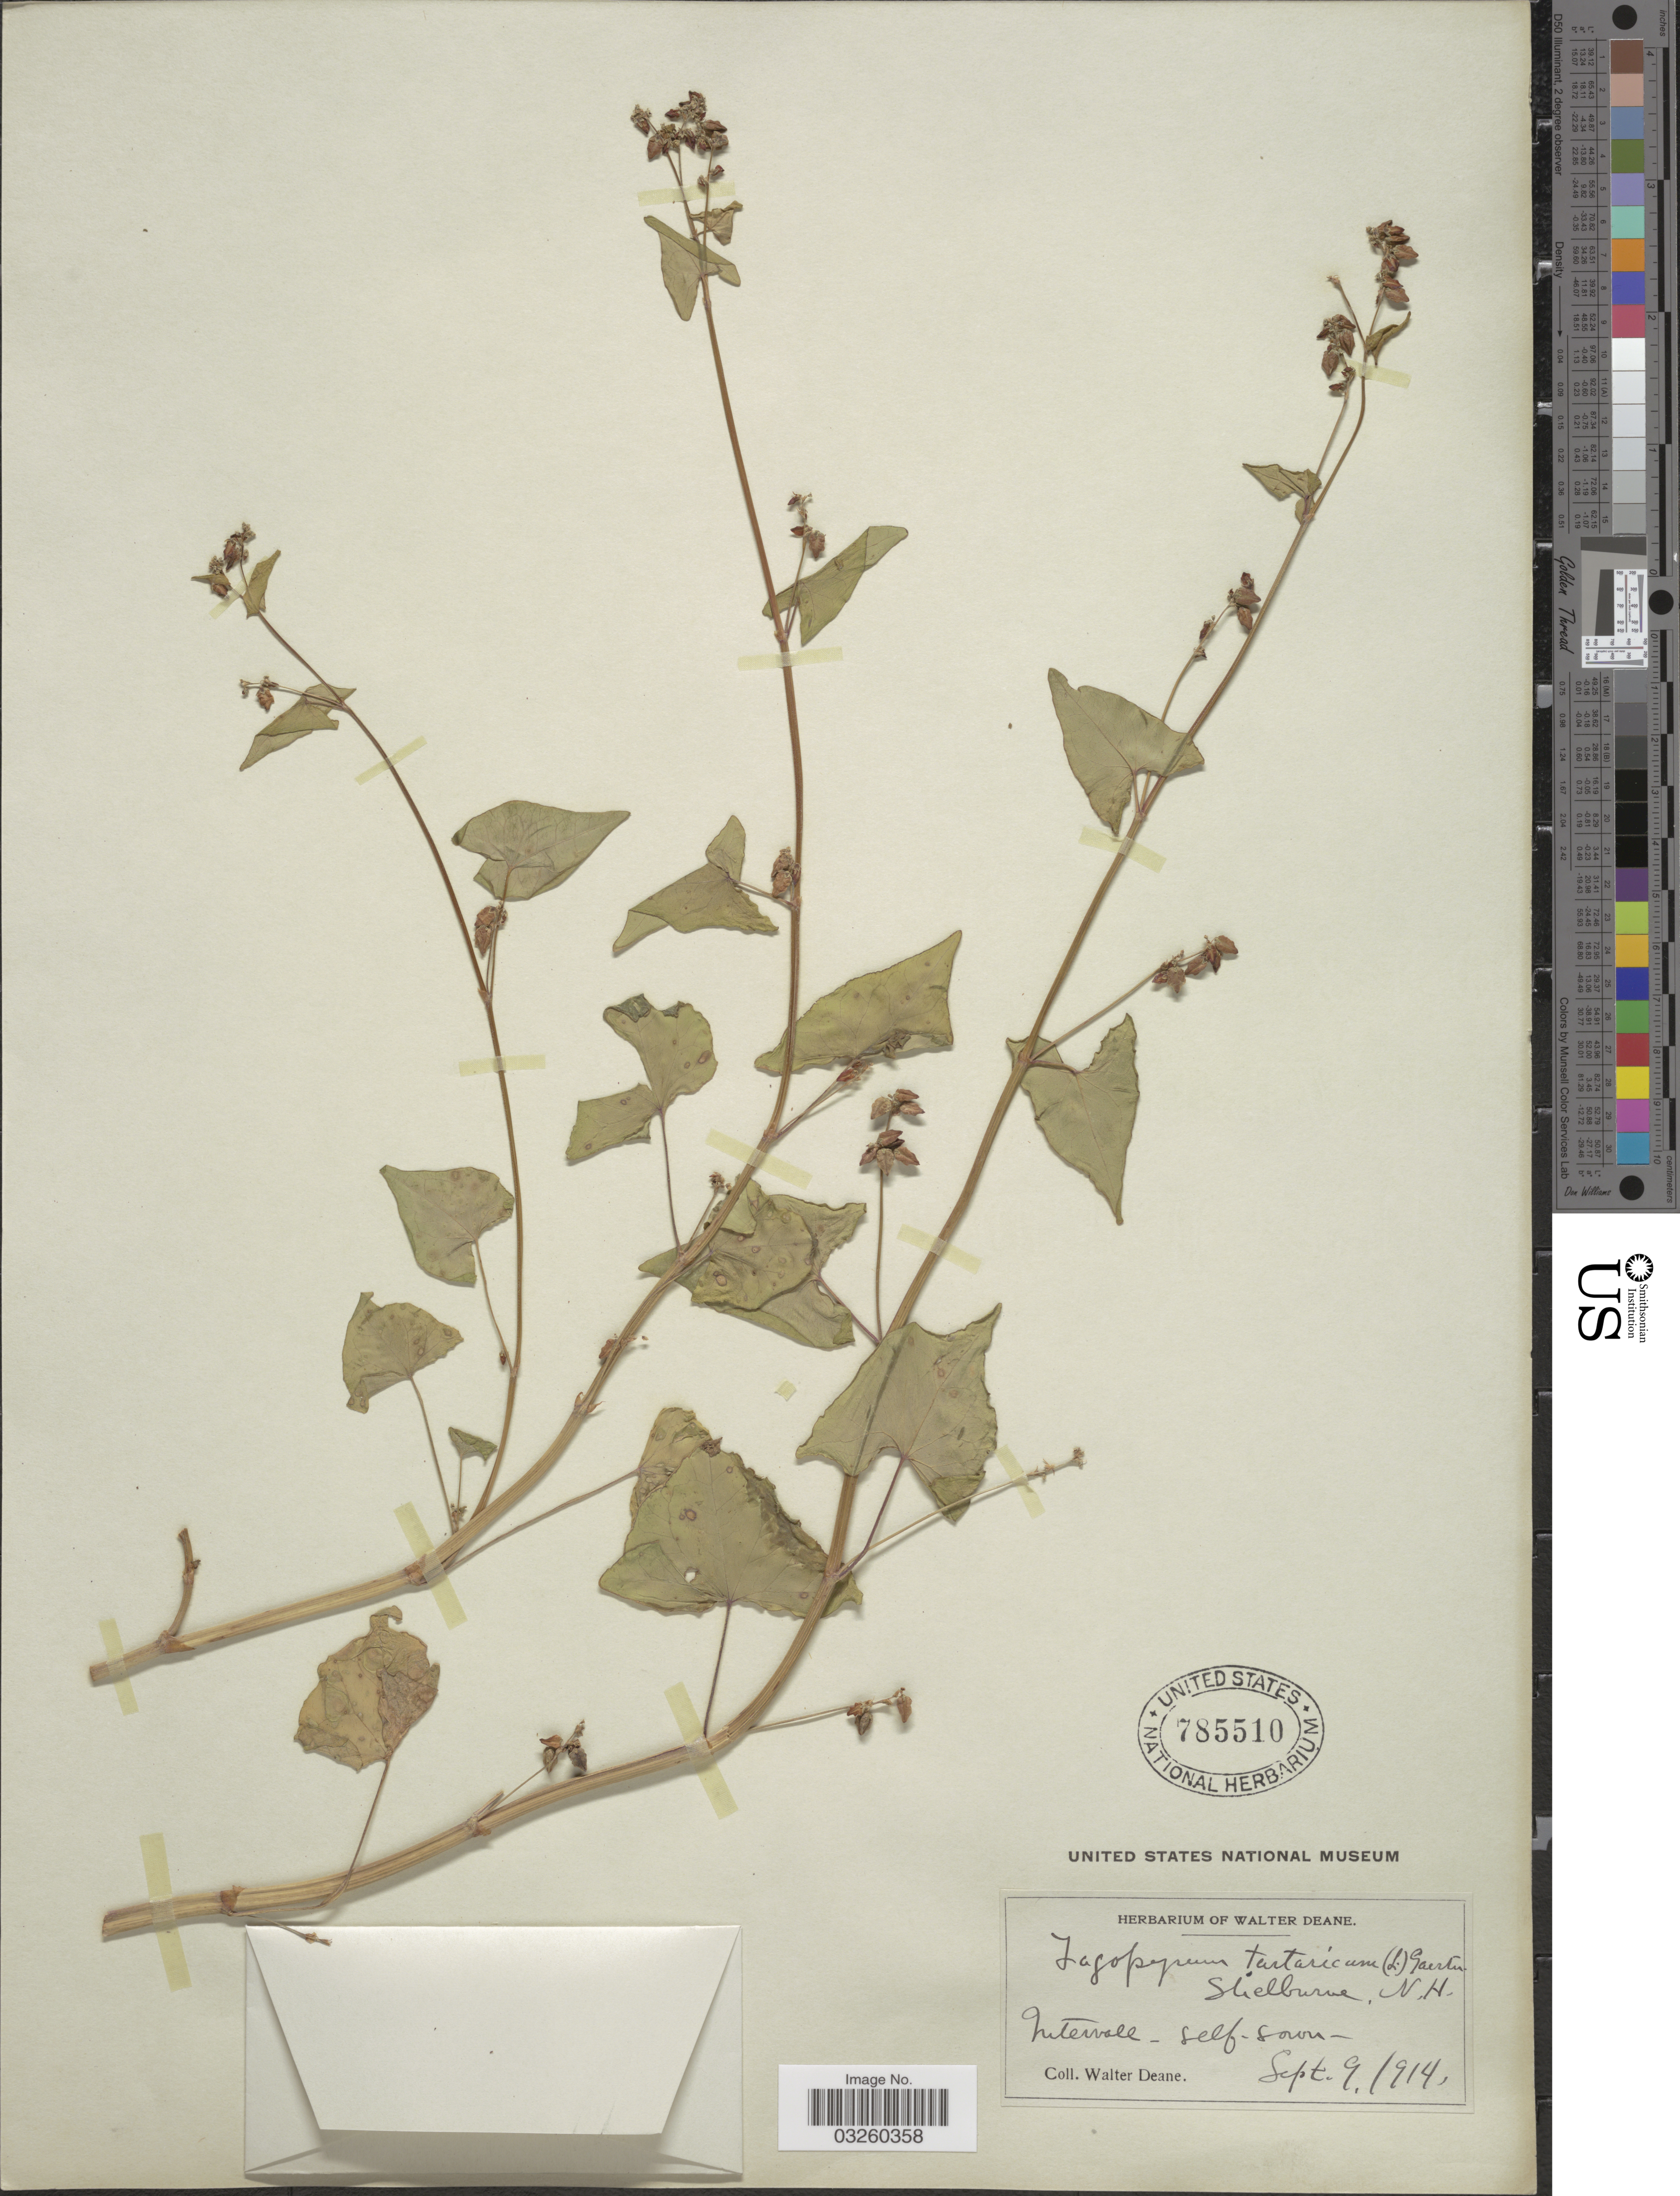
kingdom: Plantae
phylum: Tracheophyta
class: Magnoliopsida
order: Caryophyllales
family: Polygonaceae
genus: Fagopyrum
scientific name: Fagopyrum tataricum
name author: (L.) Gaertn.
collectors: W. Deane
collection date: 1914-09-09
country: United States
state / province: New Hampshire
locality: Shelburne.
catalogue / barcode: US 785510